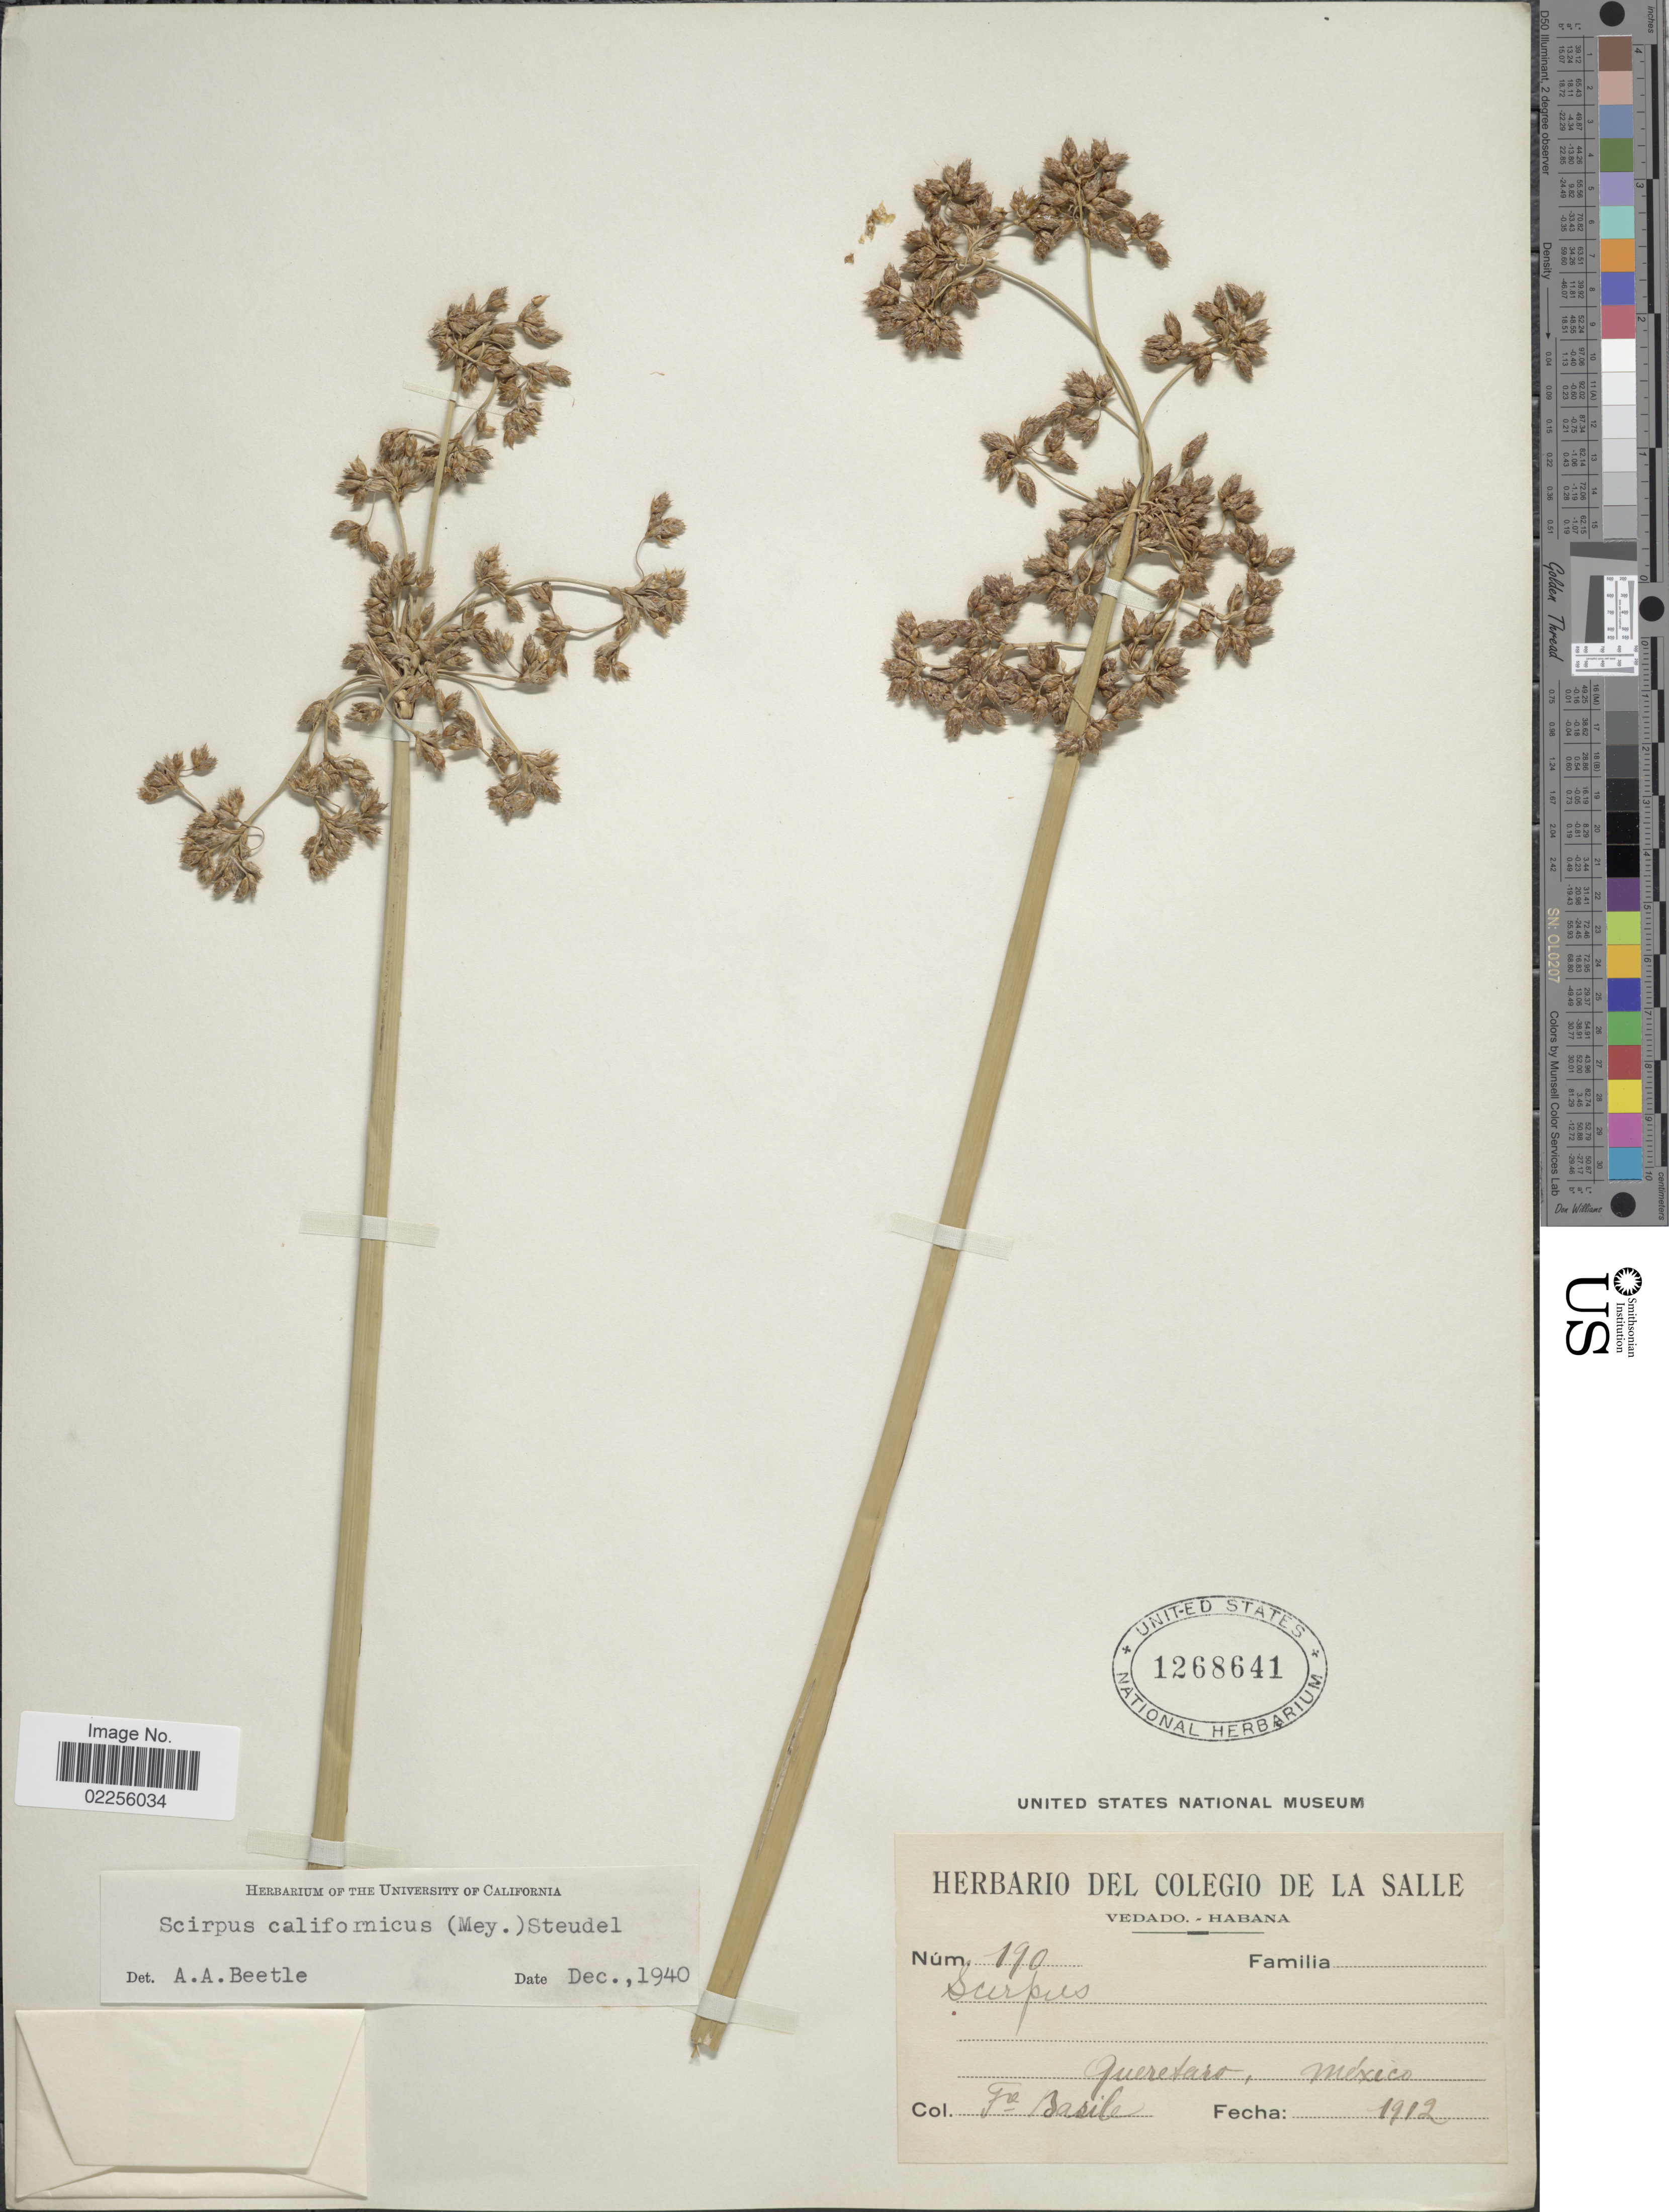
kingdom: Plantae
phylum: Tracheophyta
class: Liliopsida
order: Poales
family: Cyperaceae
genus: Schoenoplectus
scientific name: Schoenoplectus californicus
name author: (C.A. Mey.) Soják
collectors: F. Basile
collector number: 190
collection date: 1912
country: Mexico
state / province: Querétaro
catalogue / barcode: US 1268641